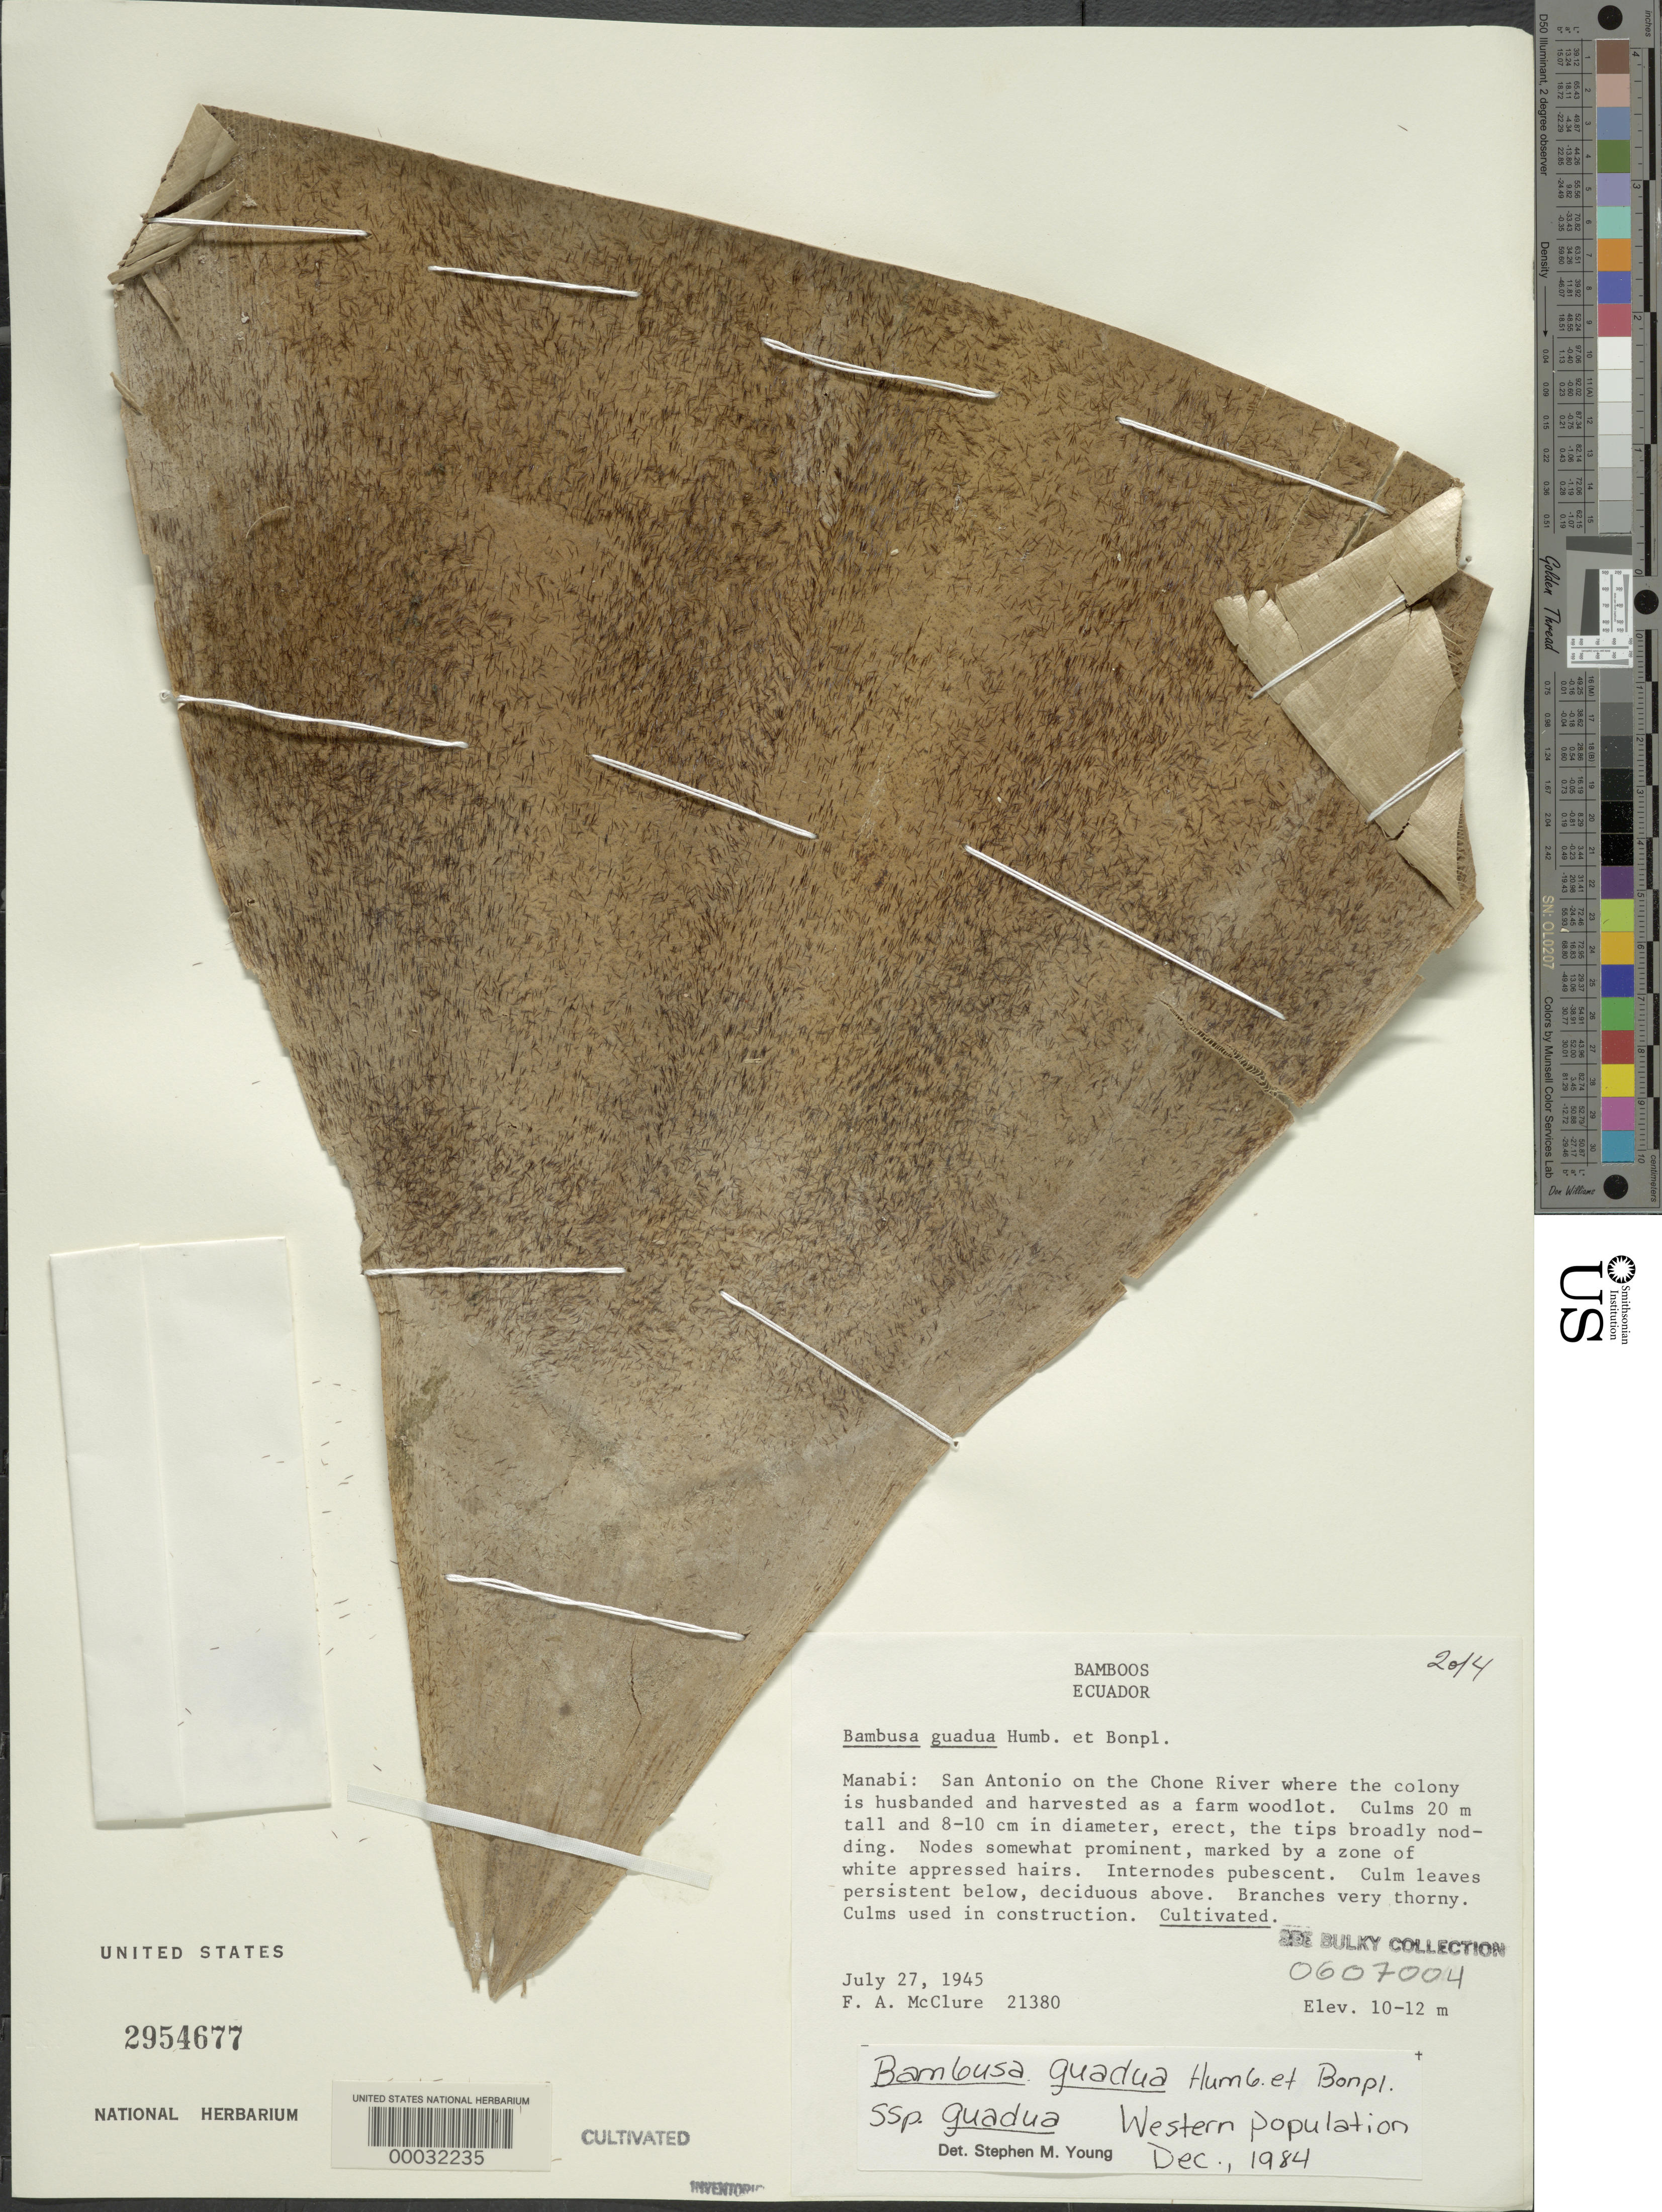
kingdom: Plantae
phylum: Tracheophyta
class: Liliopsida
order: Poales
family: Poaceae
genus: Guadua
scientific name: Guadua angustifolia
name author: Kunth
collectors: F. A. McClure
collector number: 21380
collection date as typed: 27 Jul 1945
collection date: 1945-07-27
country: Ecuador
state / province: Manabí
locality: San Antonio, Chone River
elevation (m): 10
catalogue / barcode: US 2954677